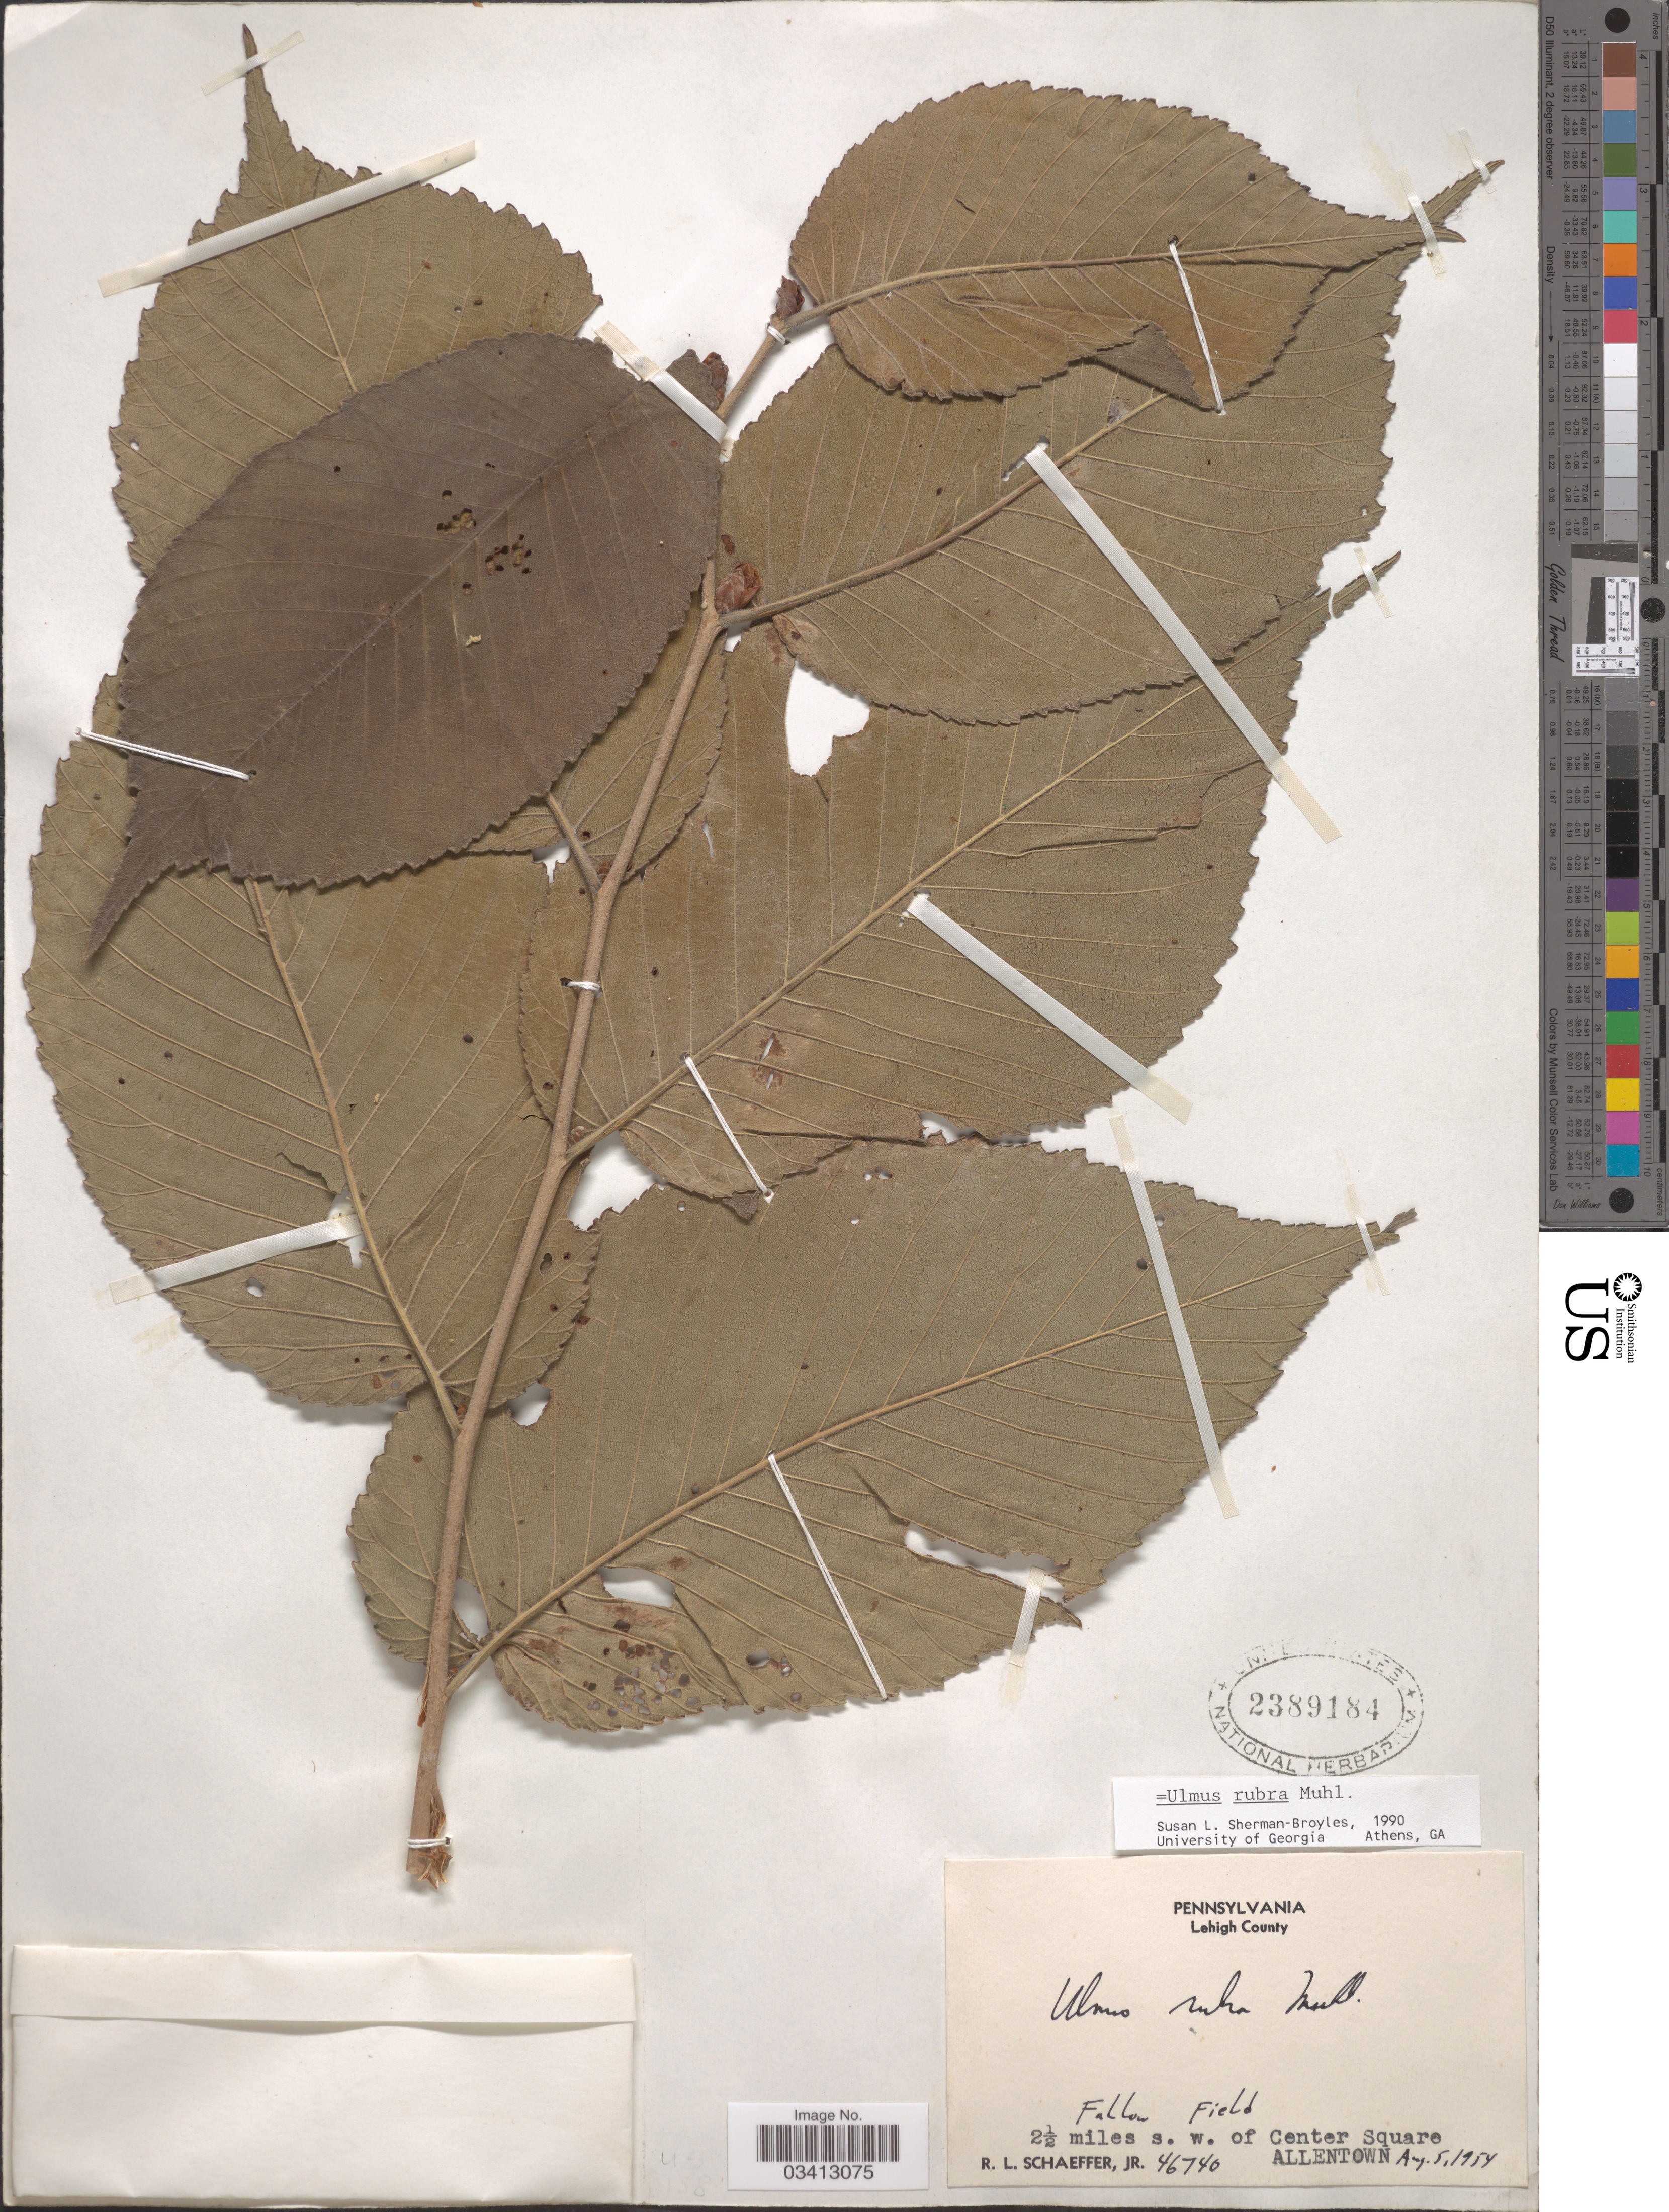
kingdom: Plantae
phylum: Tracheophyta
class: Magnoliopsida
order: Rosales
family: Ulmaceae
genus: Ulmus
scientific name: Ulmus rubra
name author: Muhl.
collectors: R. L. Schaeffer Jr.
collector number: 46740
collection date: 1954-08-05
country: United States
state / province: Pennsylvania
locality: Lehigh County. Fallow Field. 2½ miles s.w. of Center Square, Allentown.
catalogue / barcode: US 2389184